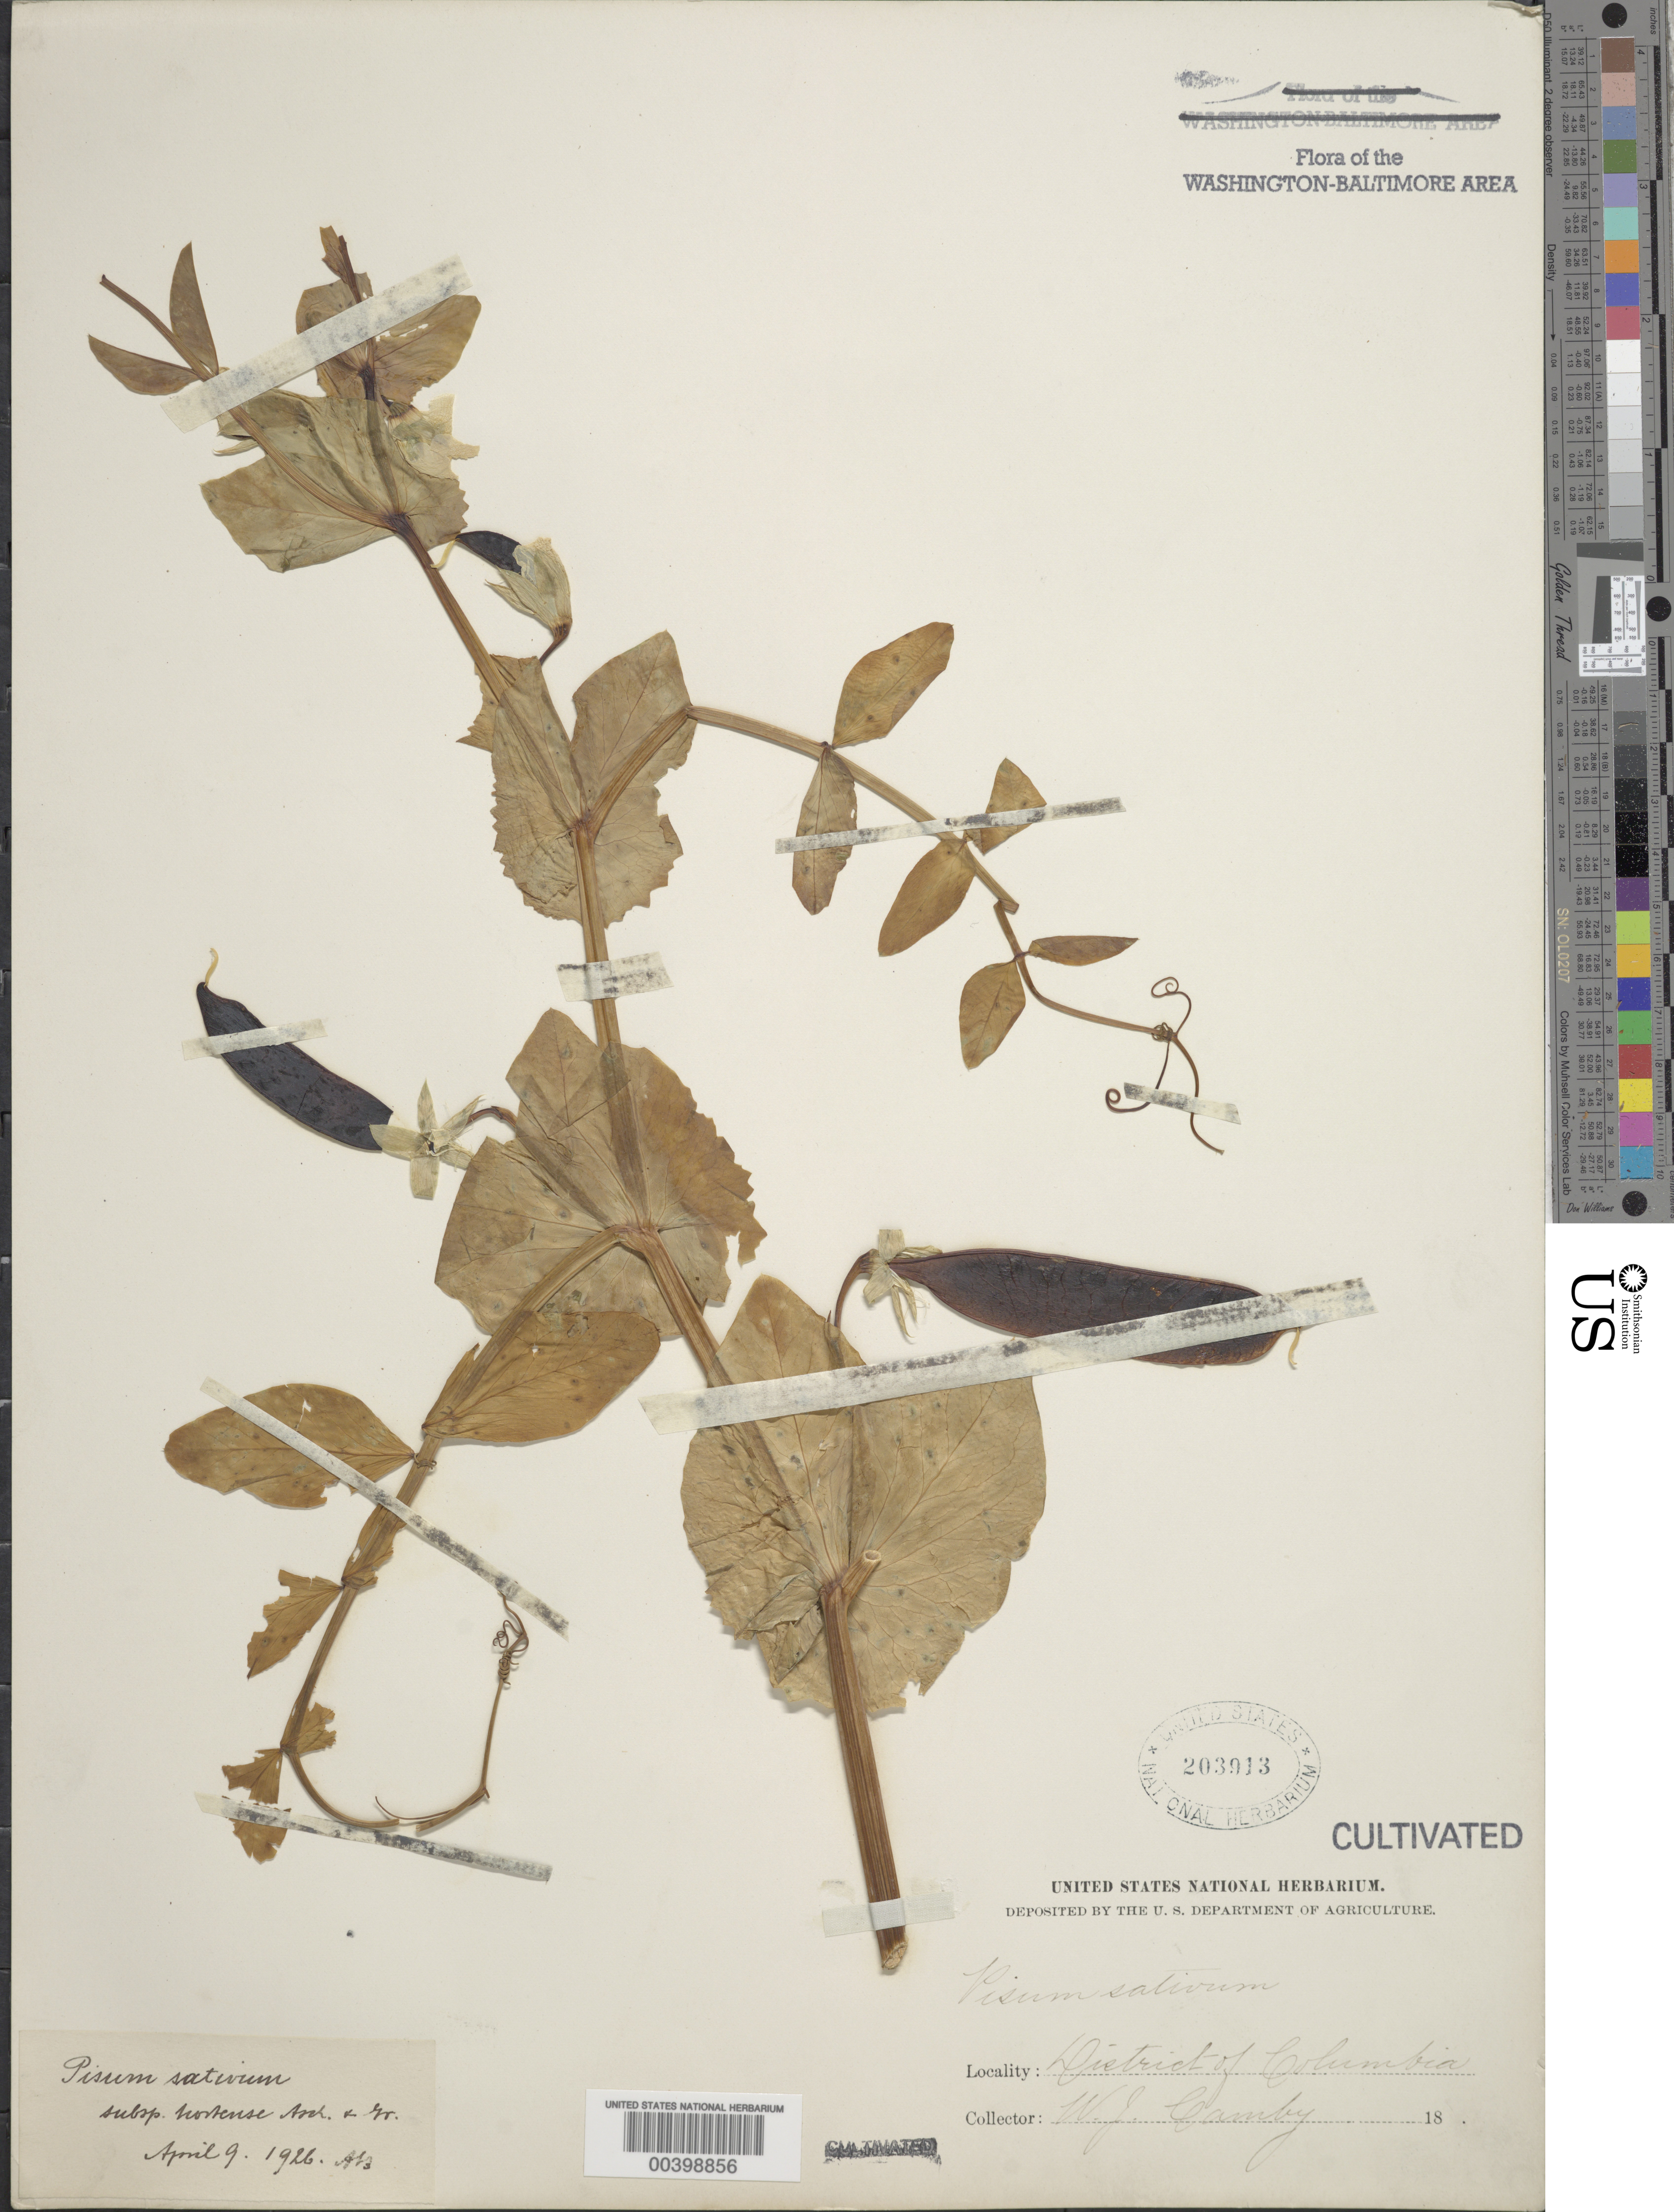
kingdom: Plantae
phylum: Tracheophyta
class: Magnoliopsida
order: Fabales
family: Fabaceae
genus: Pisum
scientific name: Pisum sativum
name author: L.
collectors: W. Camby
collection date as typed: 09 Apr 1926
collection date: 1926-04-09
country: United States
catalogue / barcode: US 203913